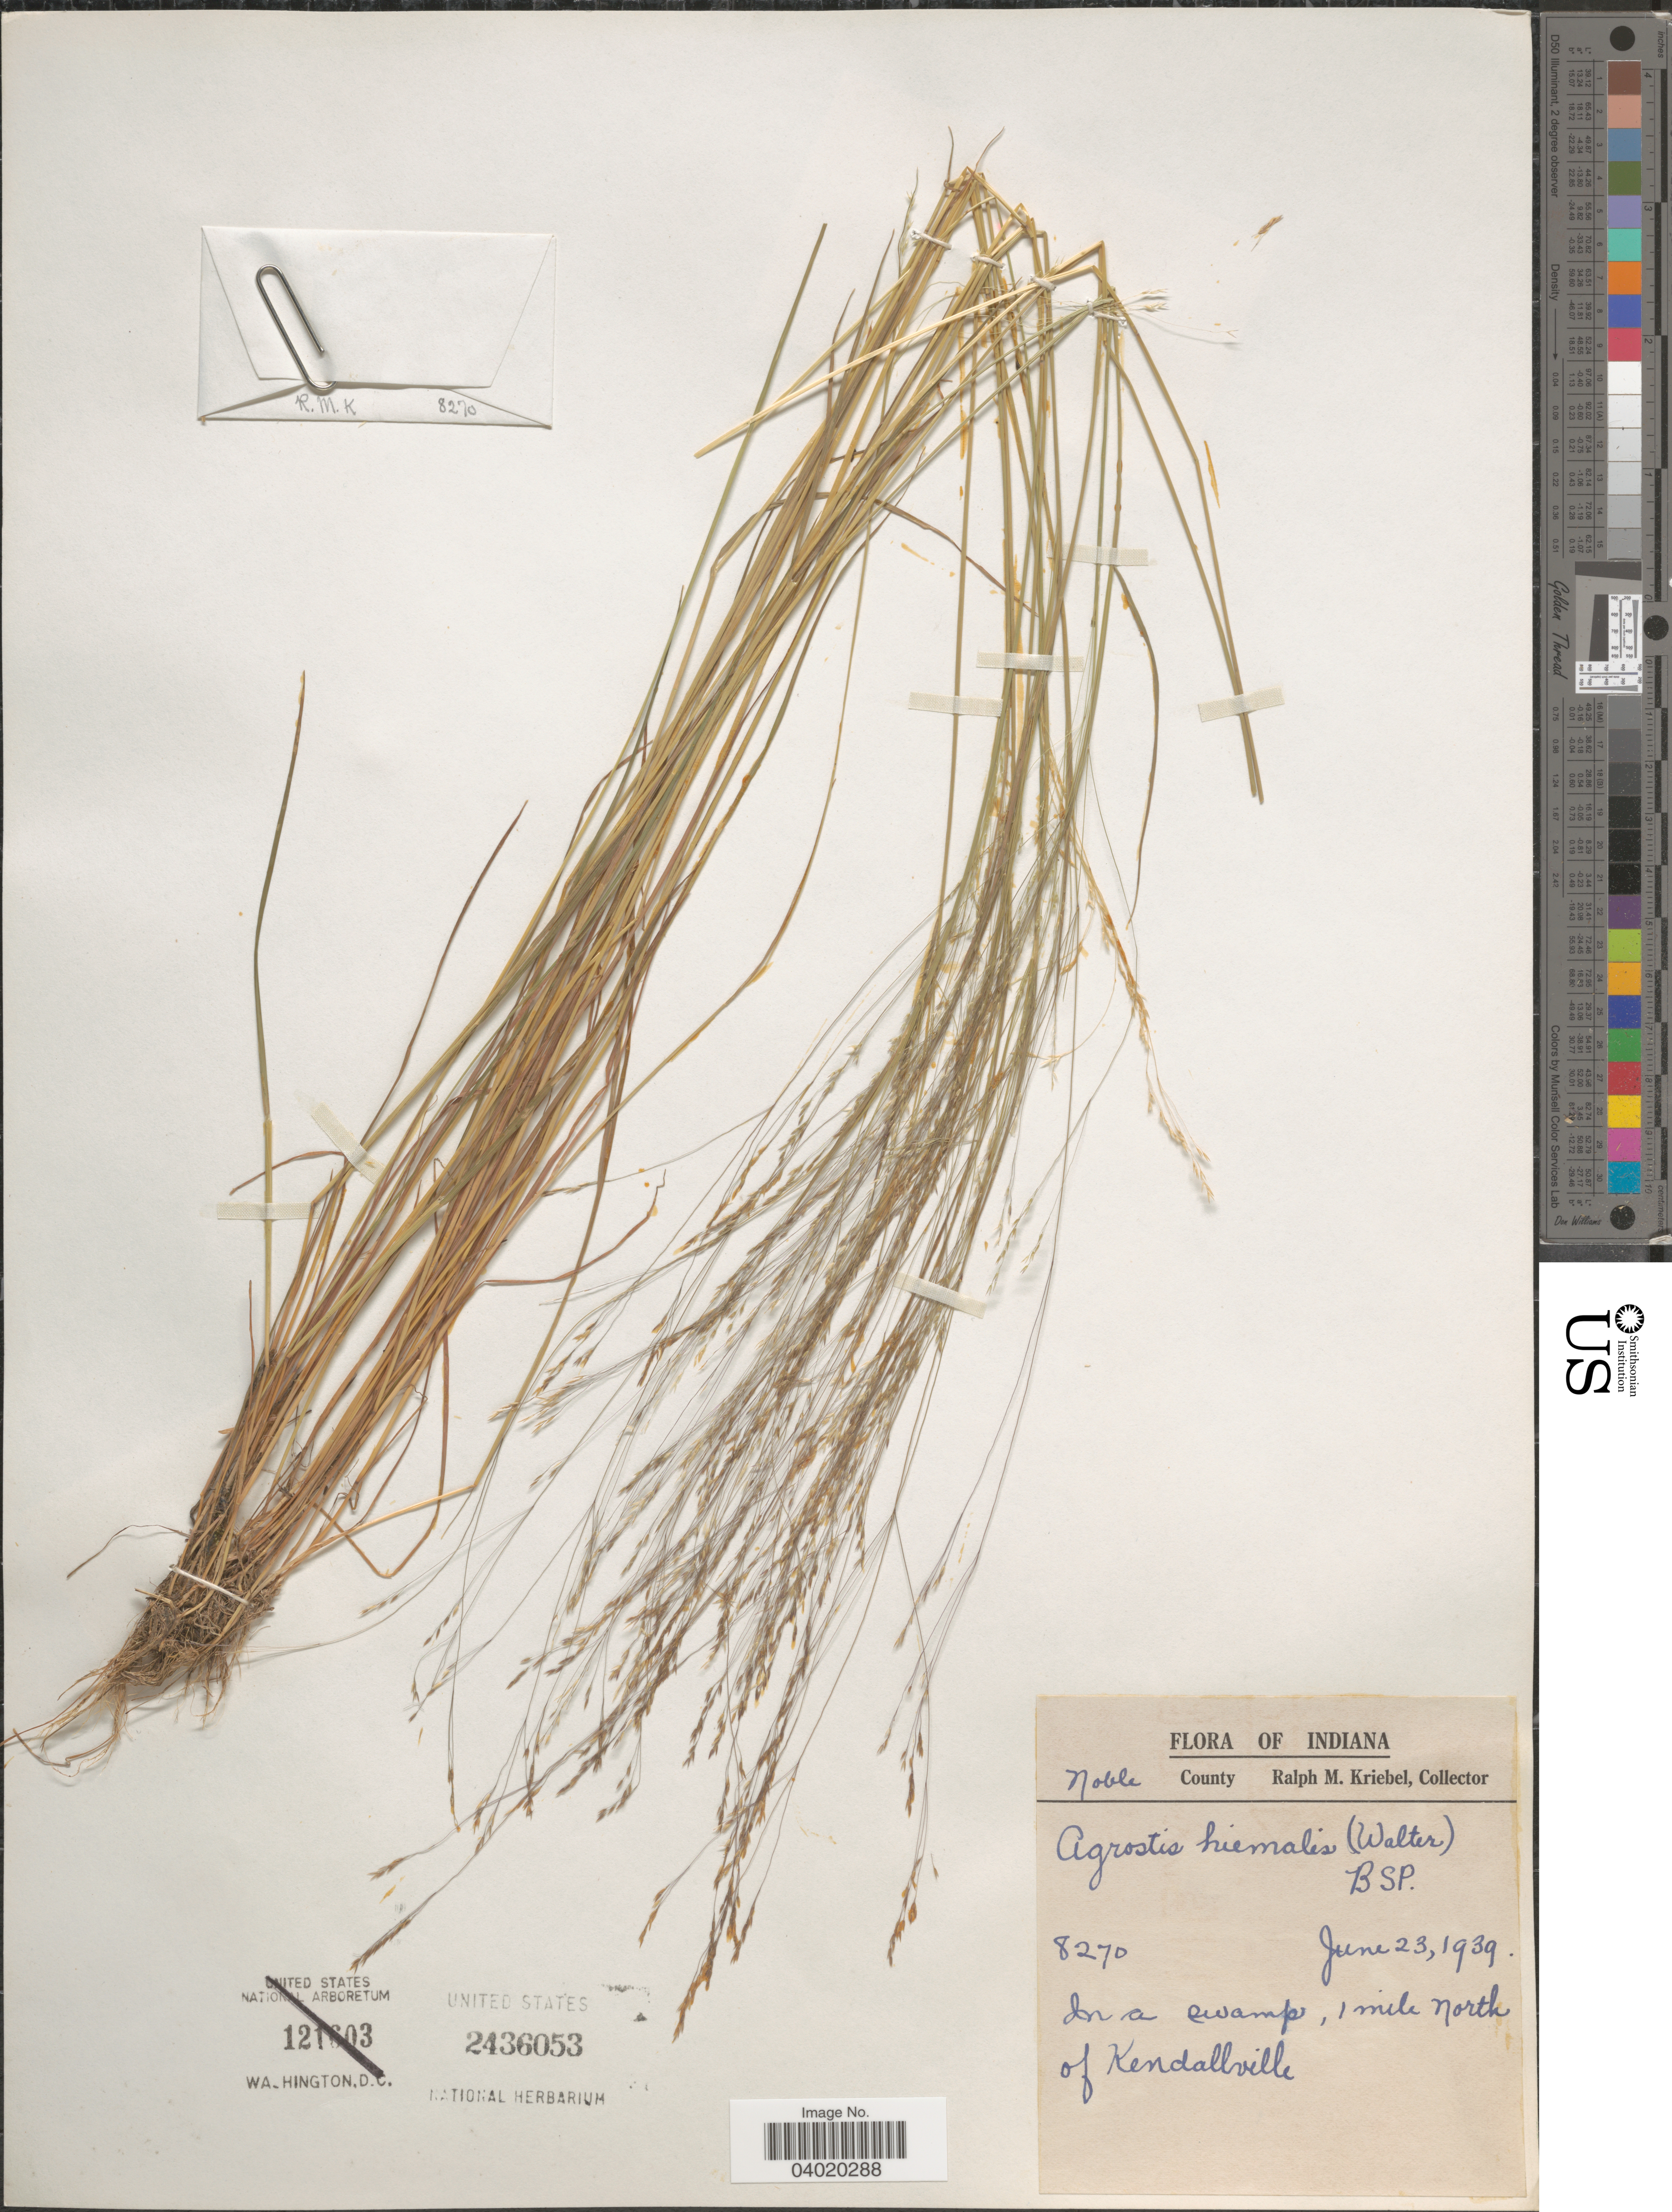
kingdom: Plantae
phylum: Tracheophyta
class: Liliopsida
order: Poales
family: Poaceae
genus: Agrostis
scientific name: Agrostis hyemalis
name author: (Walter) Britton et al.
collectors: R. M. Kriebel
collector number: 8270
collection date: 1939-06-23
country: United States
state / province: Indiana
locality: Noble County. 1 mile North of Kendallville.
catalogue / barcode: US 2436053